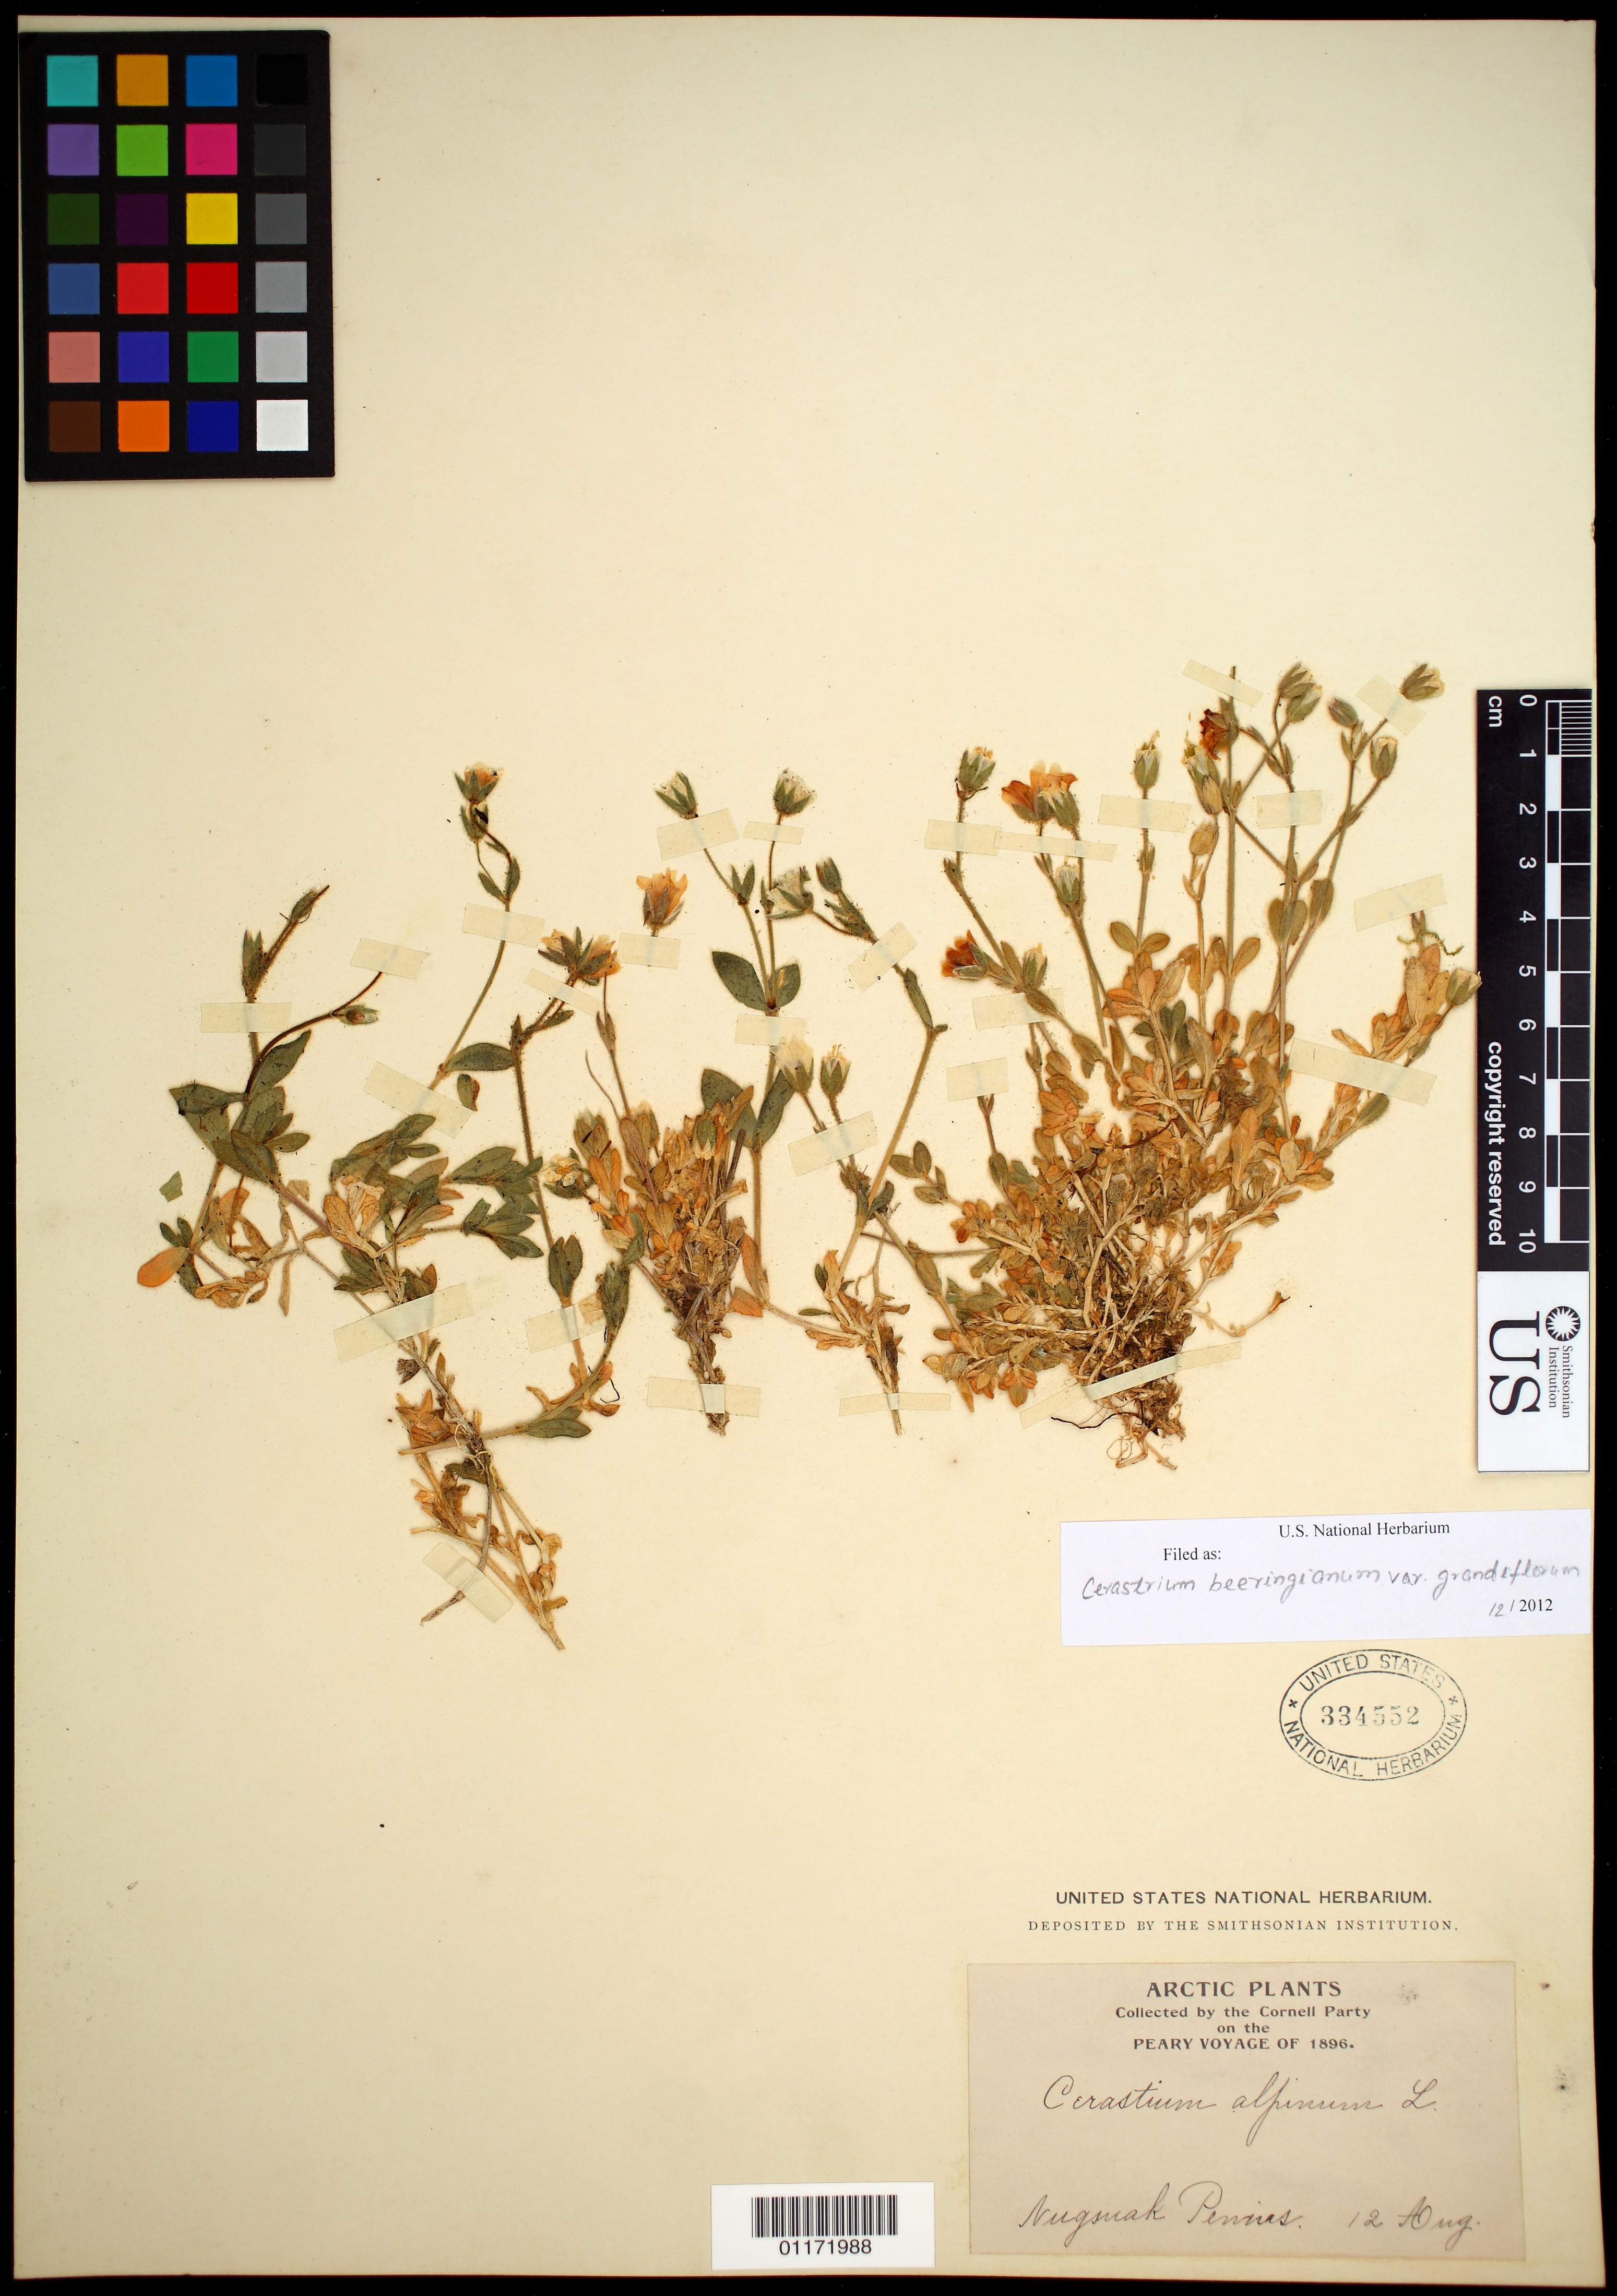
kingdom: Plantae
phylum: Tracheophyta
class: Magnoliopsida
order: Caryophyllales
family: Caryophyllaceae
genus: Cerastium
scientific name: Cerastium beeringianum var. grandiflorum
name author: Hultén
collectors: Cornell Party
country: Canada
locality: Nugsuak Pennins.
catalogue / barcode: US 334552